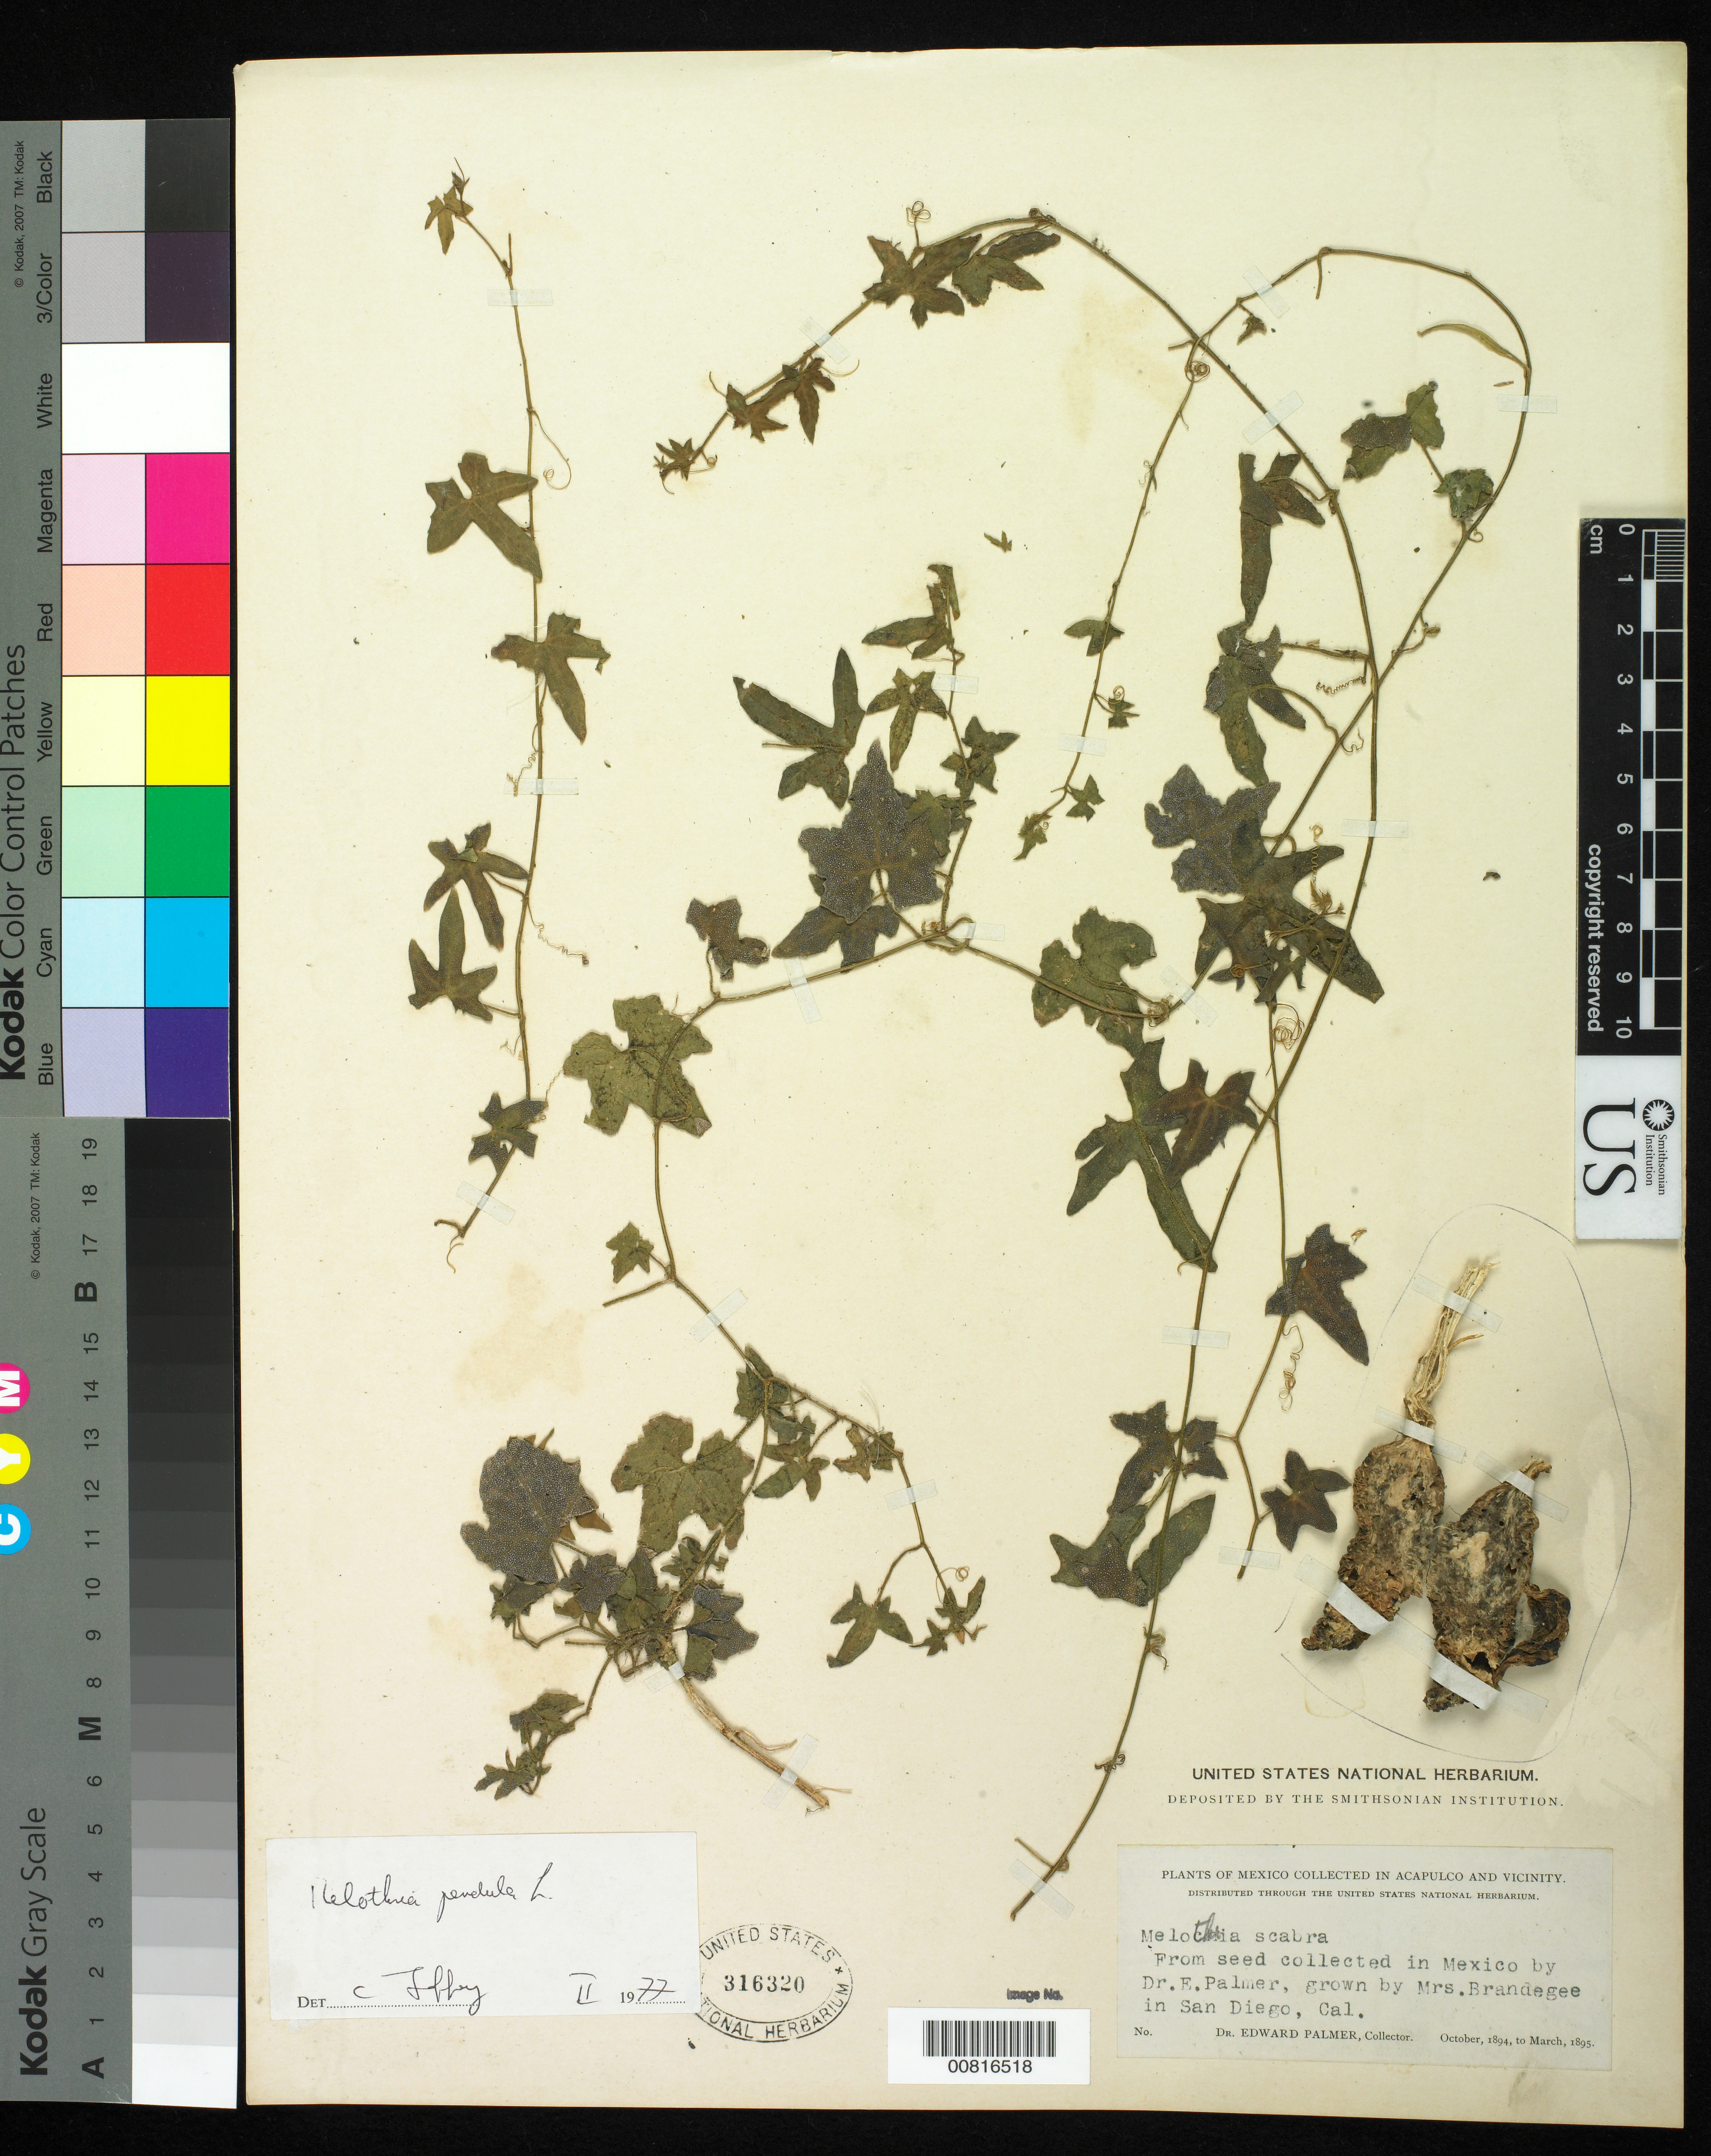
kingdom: Plantae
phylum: Tracheophyta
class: Magnoliopsida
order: Cucurbitales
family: Cucurbitaceae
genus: Melothria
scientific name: Melothria pendula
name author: L.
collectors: E. Palmer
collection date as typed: Oct 1894 to -- Mar 1895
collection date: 1894-10/1895-03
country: Mexico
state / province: Guerrero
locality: Acapulco, Guerrero and vicinity.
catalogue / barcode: US 316320